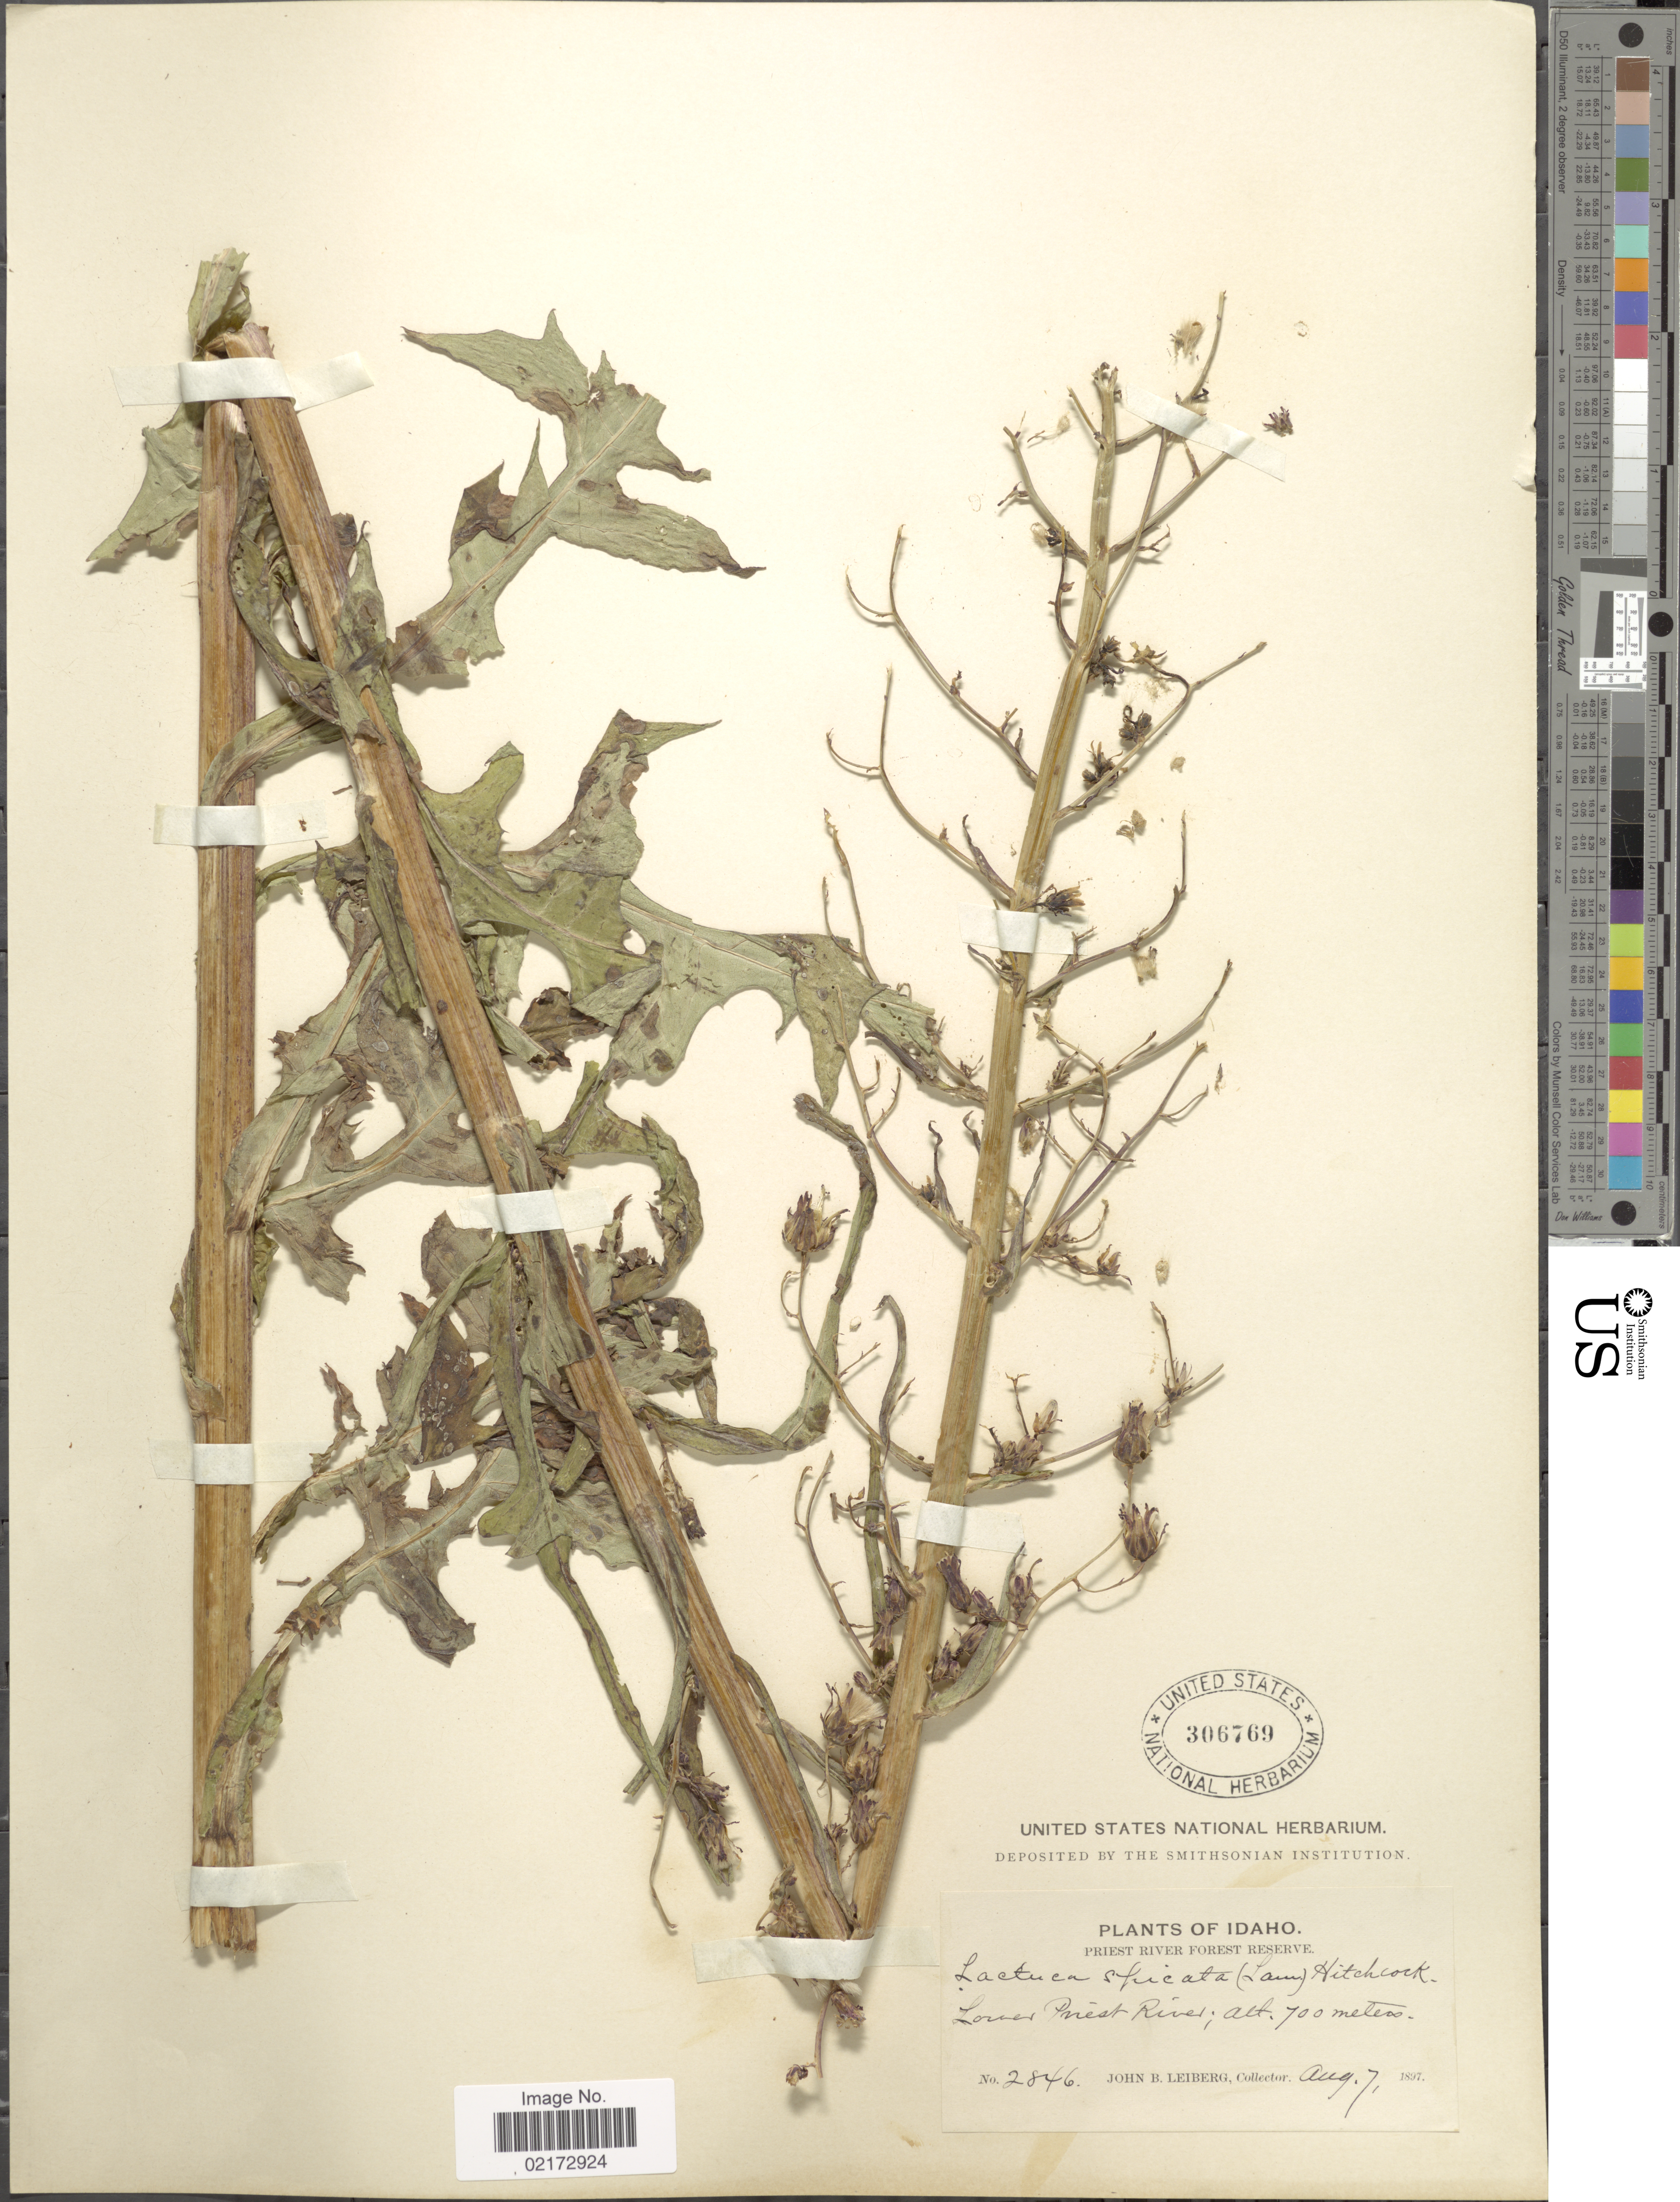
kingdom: Plantae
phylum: Tracheophyta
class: Magnoliopsida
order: Asterales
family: Asteraceae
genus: Lactuca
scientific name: Lactuca biennis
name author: (Moench) Fernald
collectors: J. Leiberg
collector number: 2846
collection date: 1897-08-07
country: United States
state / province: Idaho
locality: Priest River Forest Reserve, Lower Priest River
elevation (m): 700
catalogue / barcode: US 306769